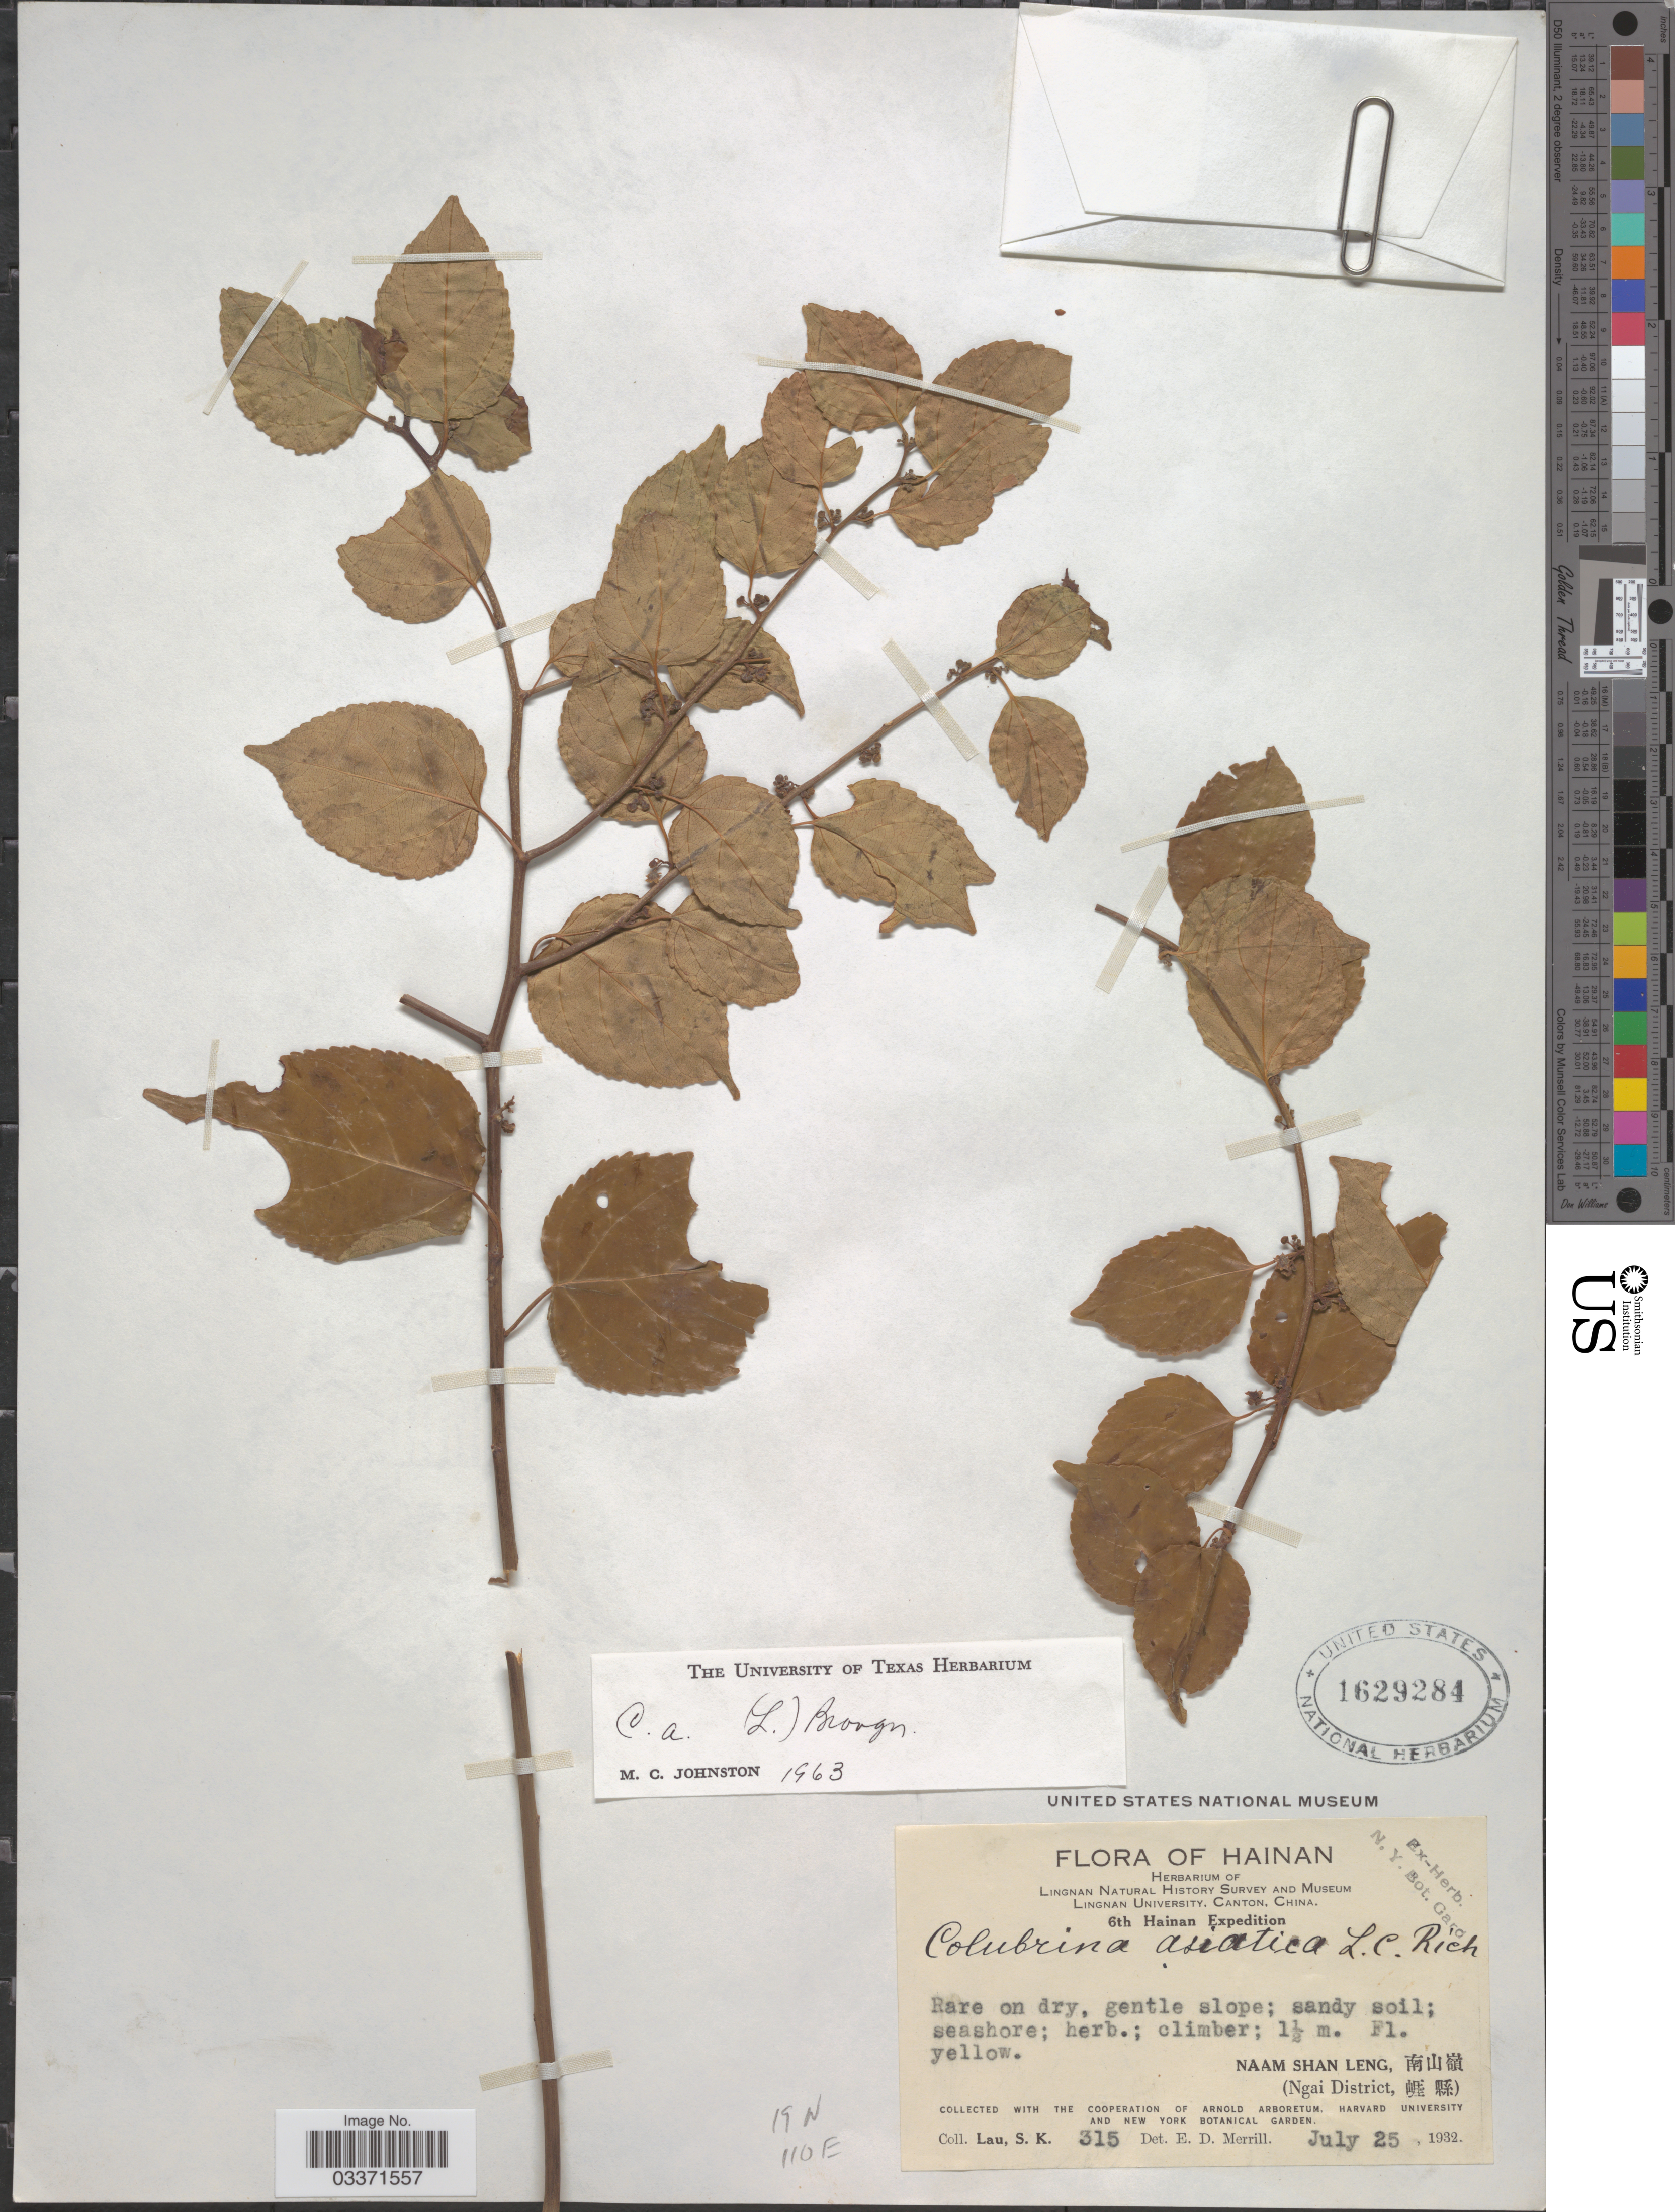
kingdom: Plantae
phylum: Tracheophyta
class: Magnoliopsida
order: Rosales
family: Rhamnaceae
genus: Colubrina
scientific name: Colubrina asiatica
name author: (L.) Brongn.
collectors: S. K. Lau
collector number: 315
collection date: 1932-07-25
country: China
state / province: Hainan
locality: Naam Shan Leng. (Ngai District).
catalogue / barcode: US 1629284